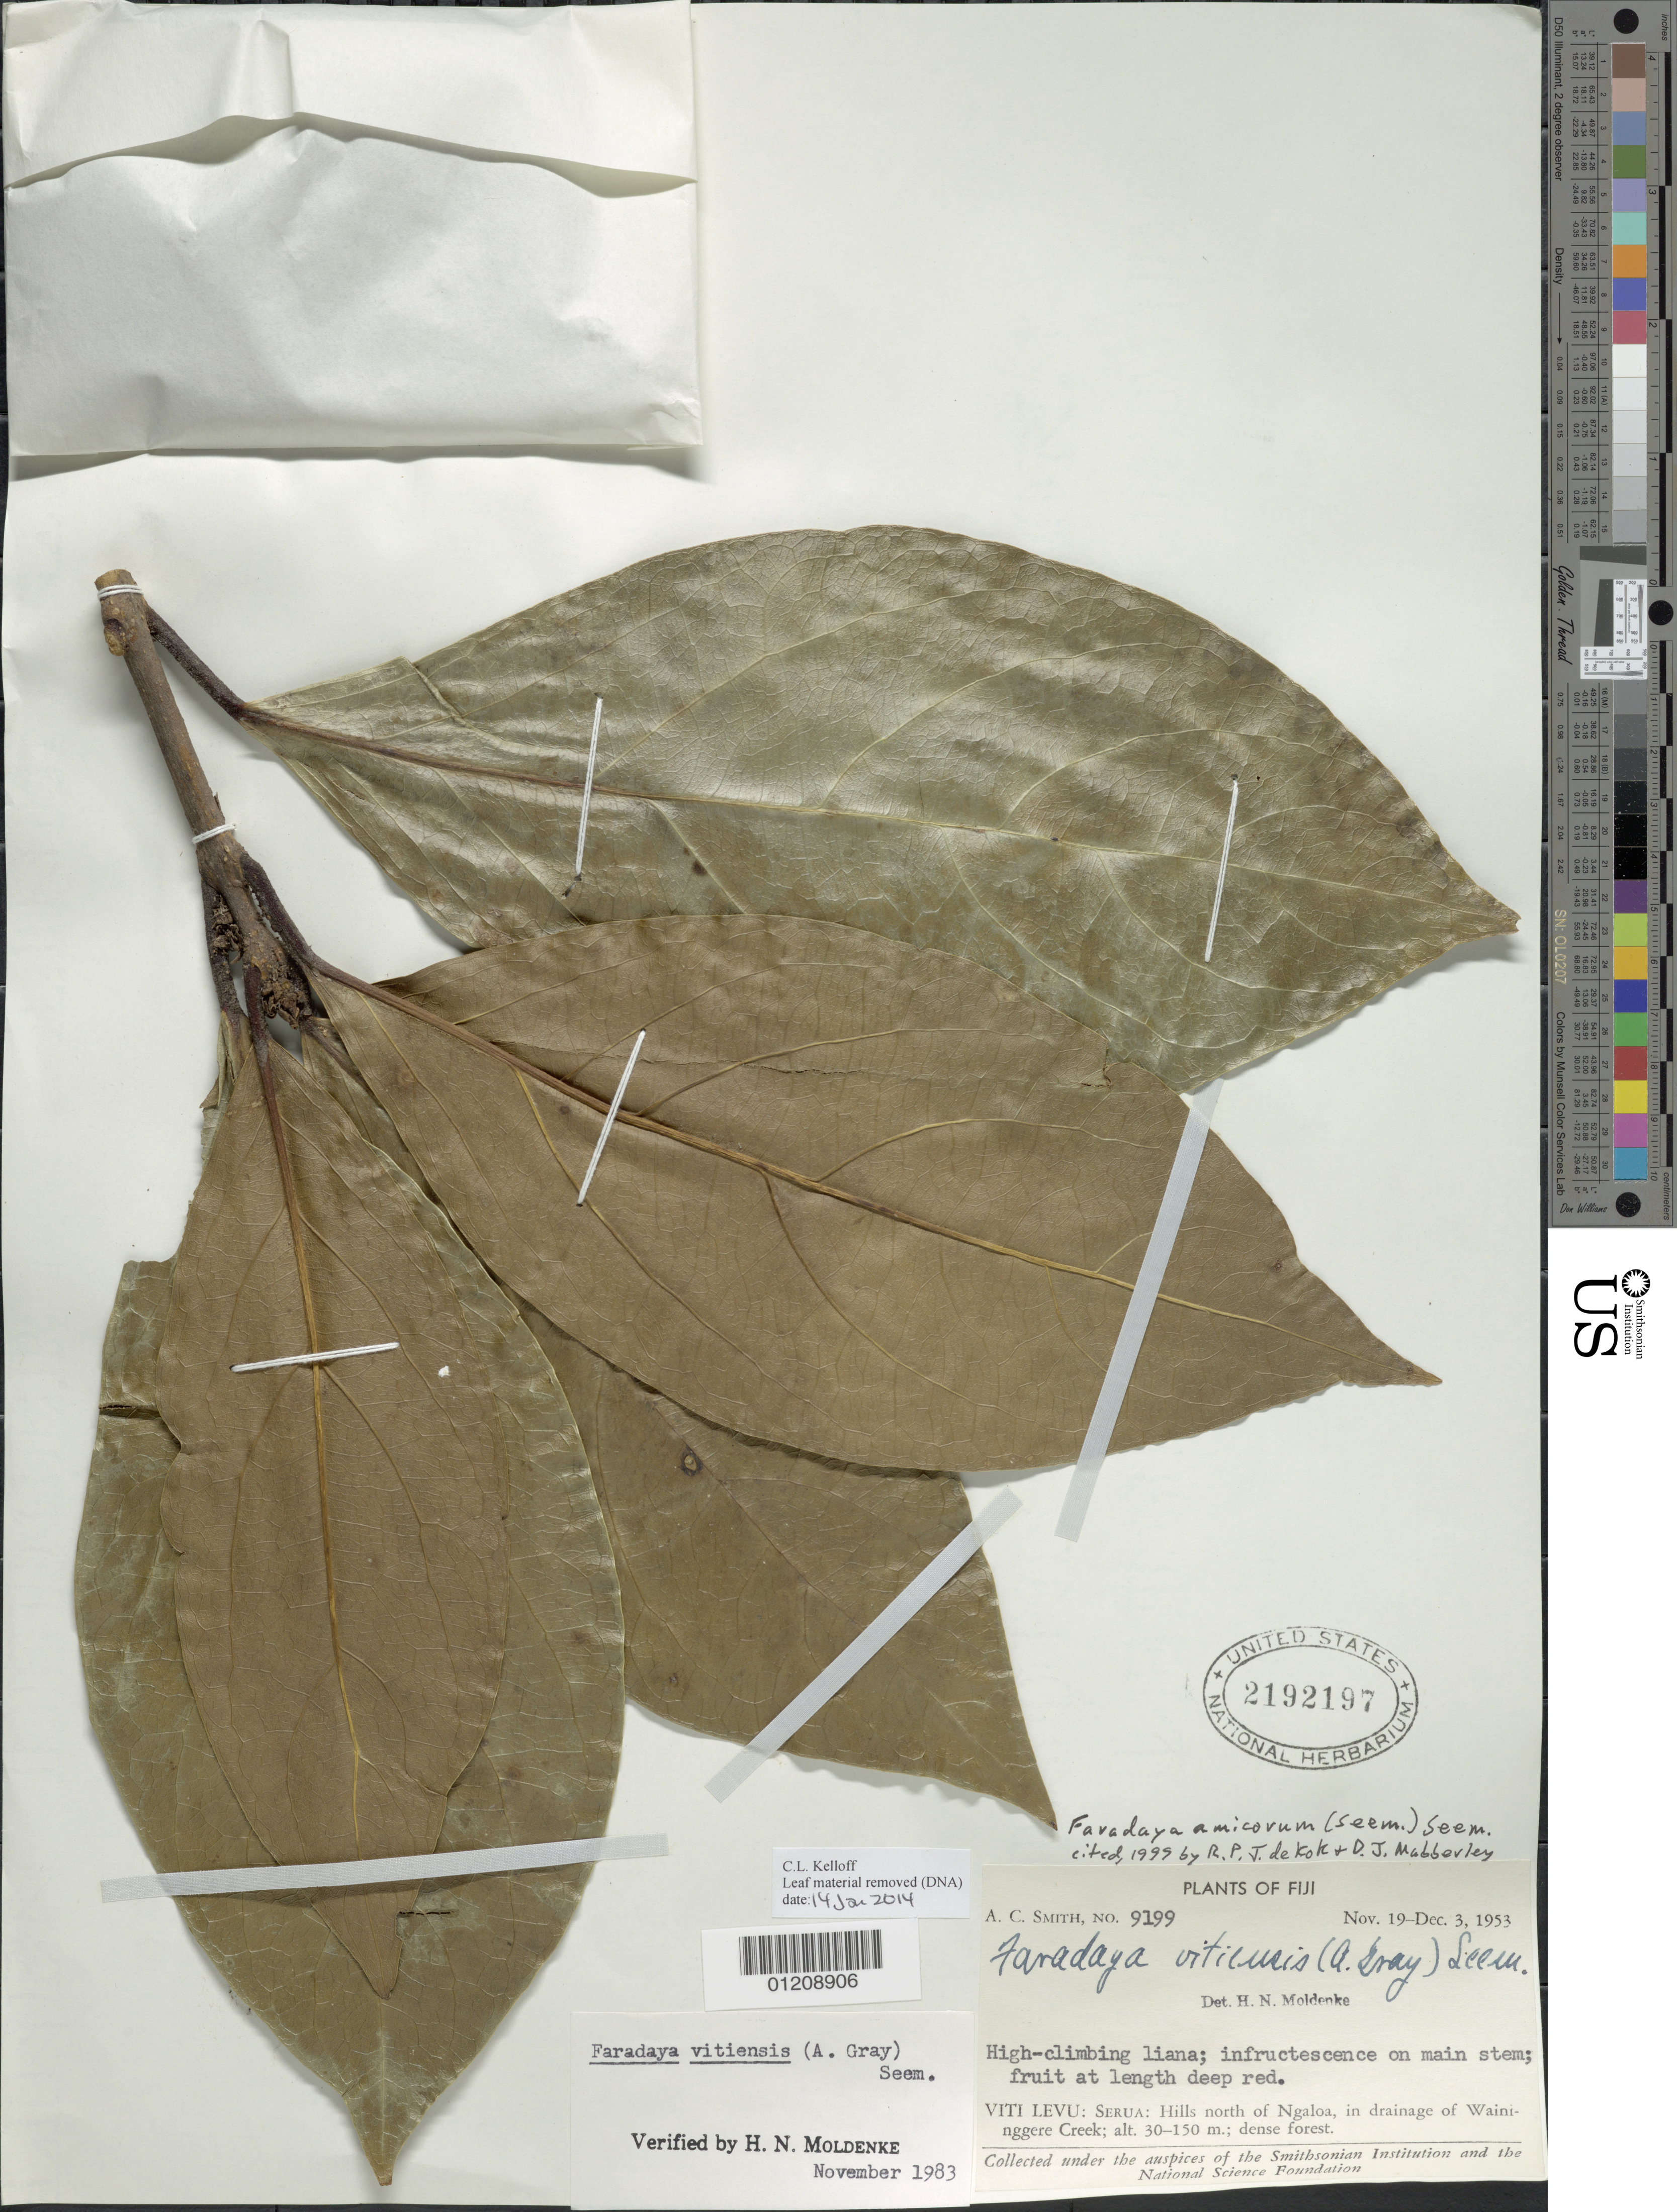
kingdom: Plantae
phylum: Tracheophyta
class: Magnoliopsida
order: Lamiales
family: Lamiaceae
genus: Faradaya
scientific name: Faradaya amicorum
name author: (Seem.) Seem.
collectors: A. C. Smith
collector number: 9199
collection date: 1953-11-19/1953-12-03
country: Fiji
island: Viti Levu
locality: Serua: Hills N of Ngaloa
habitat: in drainage of Waininggere Creek; dense forest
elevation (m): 30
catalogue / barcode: US 2192197